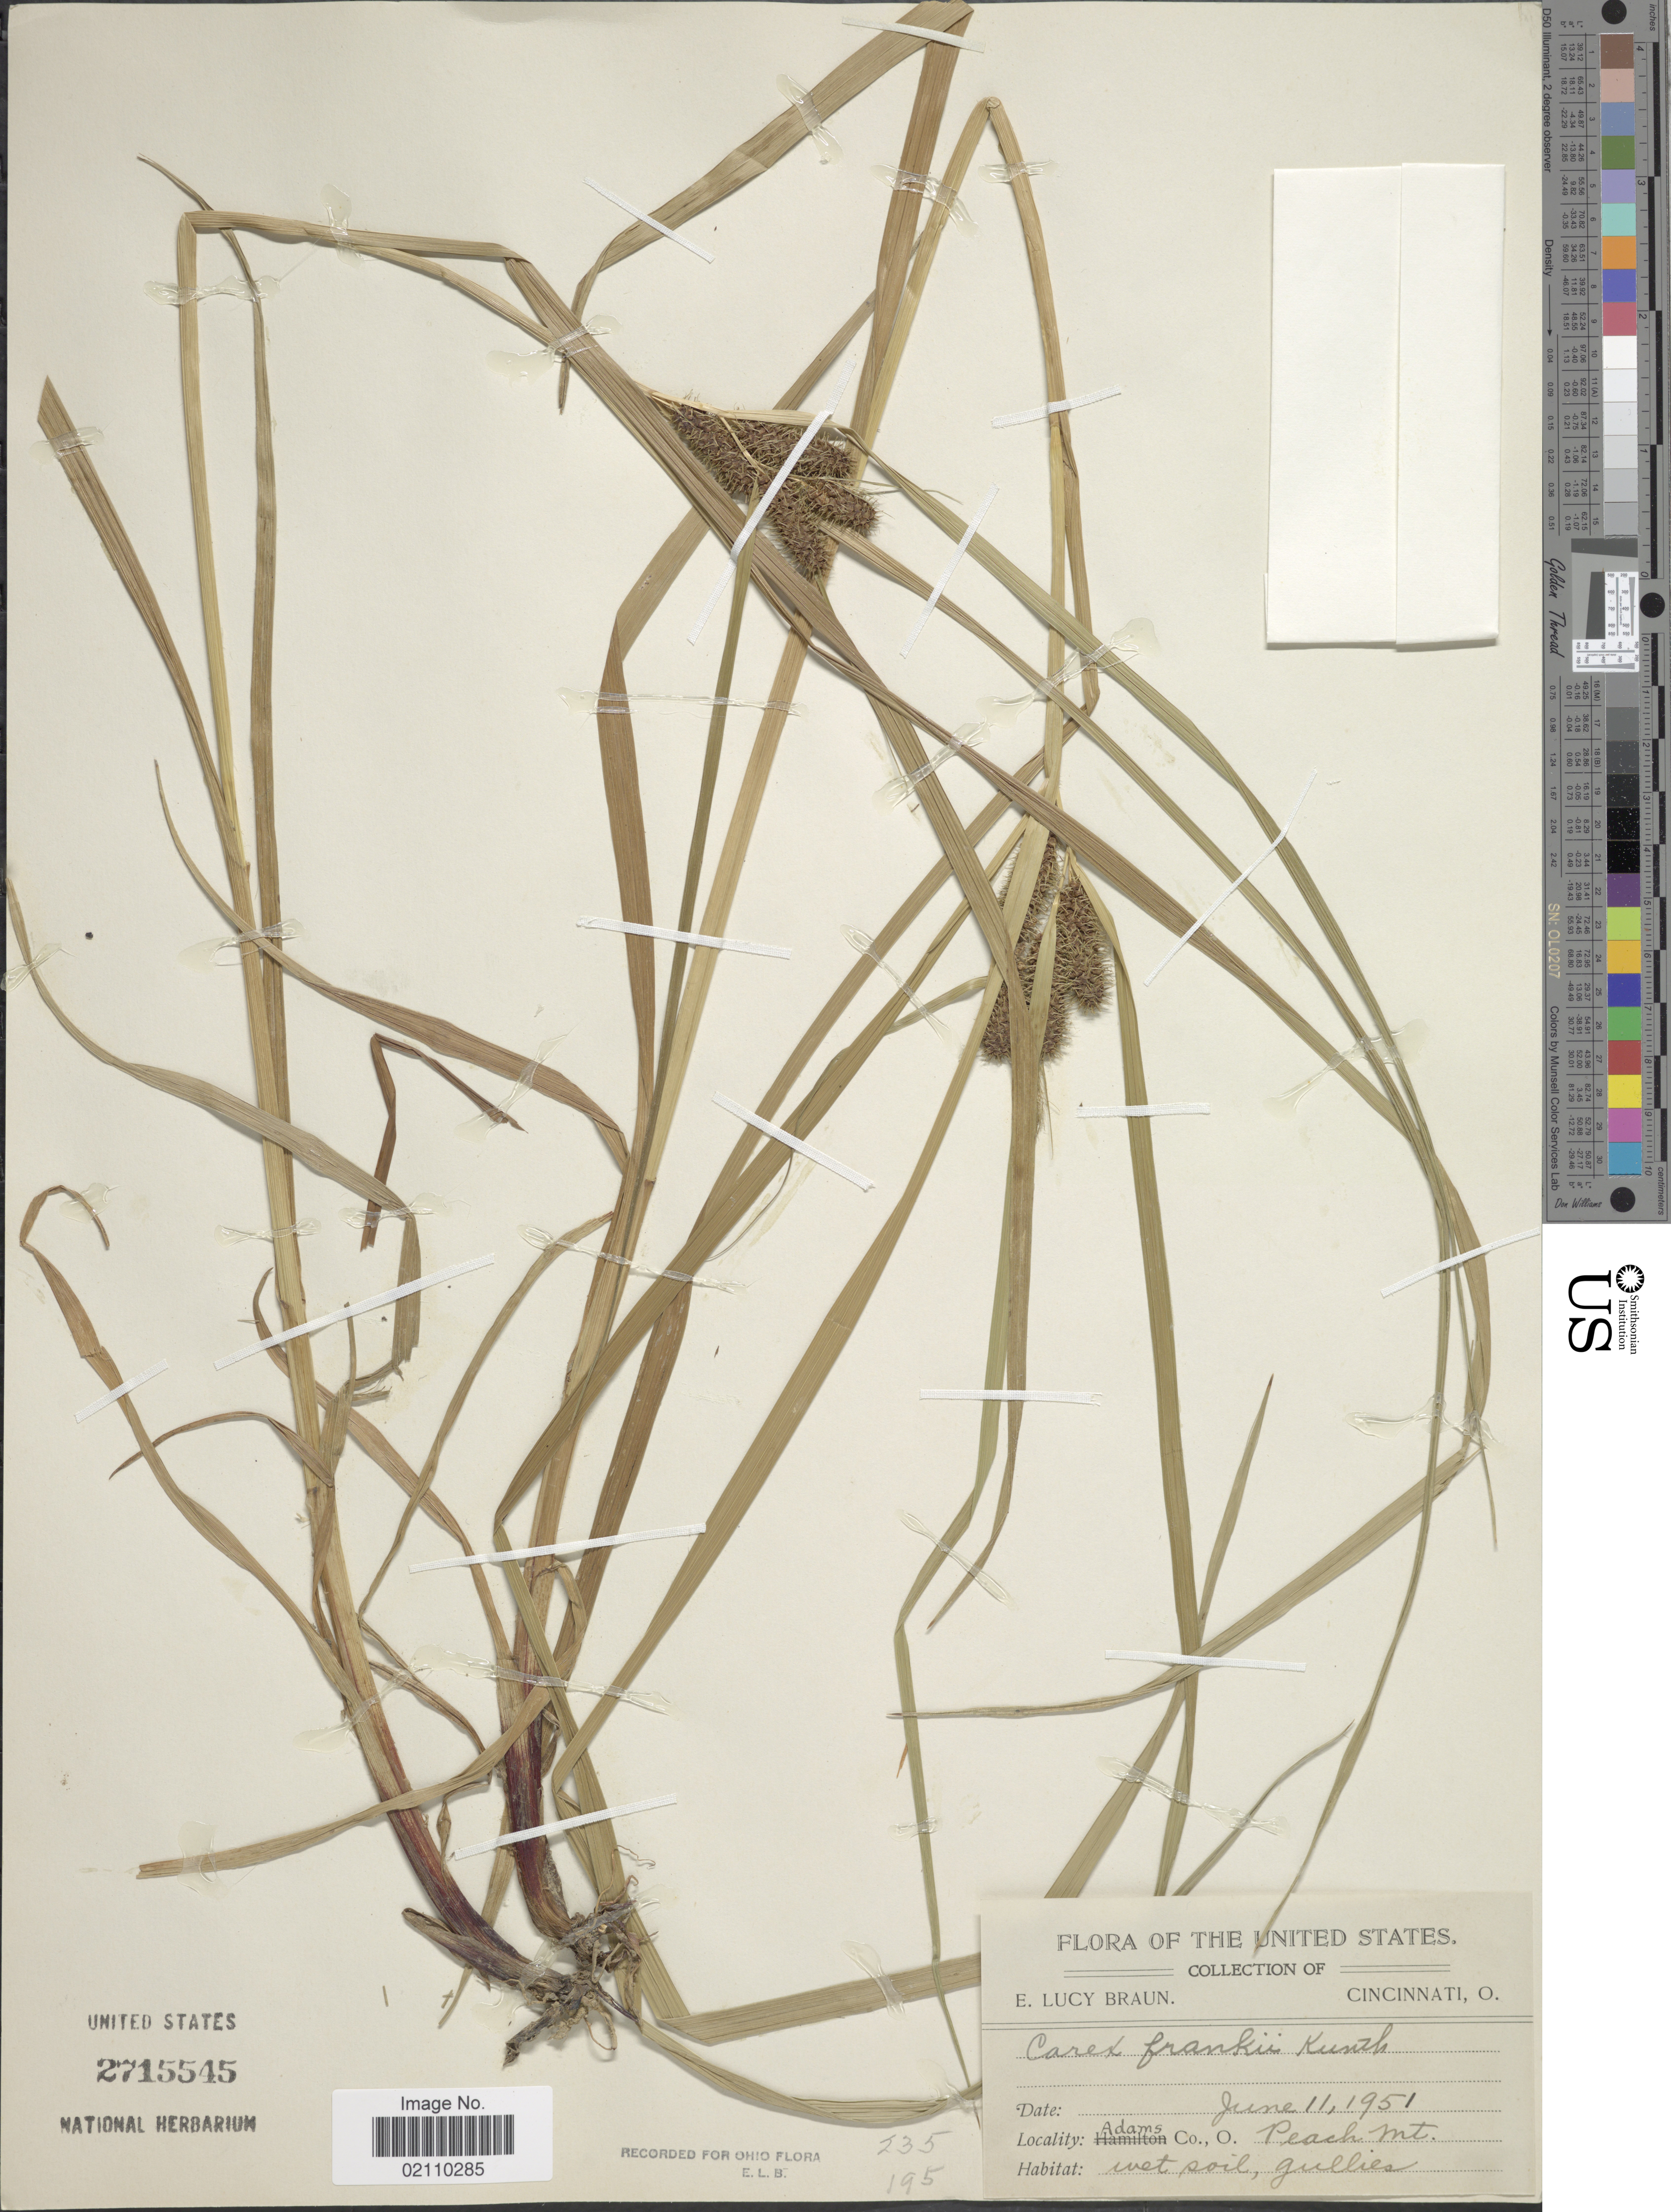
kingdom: Plantae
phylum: Tracheophyta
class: Liliopsida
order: Poales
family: Cyperaceae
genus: Carex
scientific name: Carex frankii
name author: Kunth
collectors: E. L. Braun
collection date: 1951-06-11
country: United States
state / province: Ohio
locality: Adams Co., Peach Mt.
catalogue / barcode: US 2715545